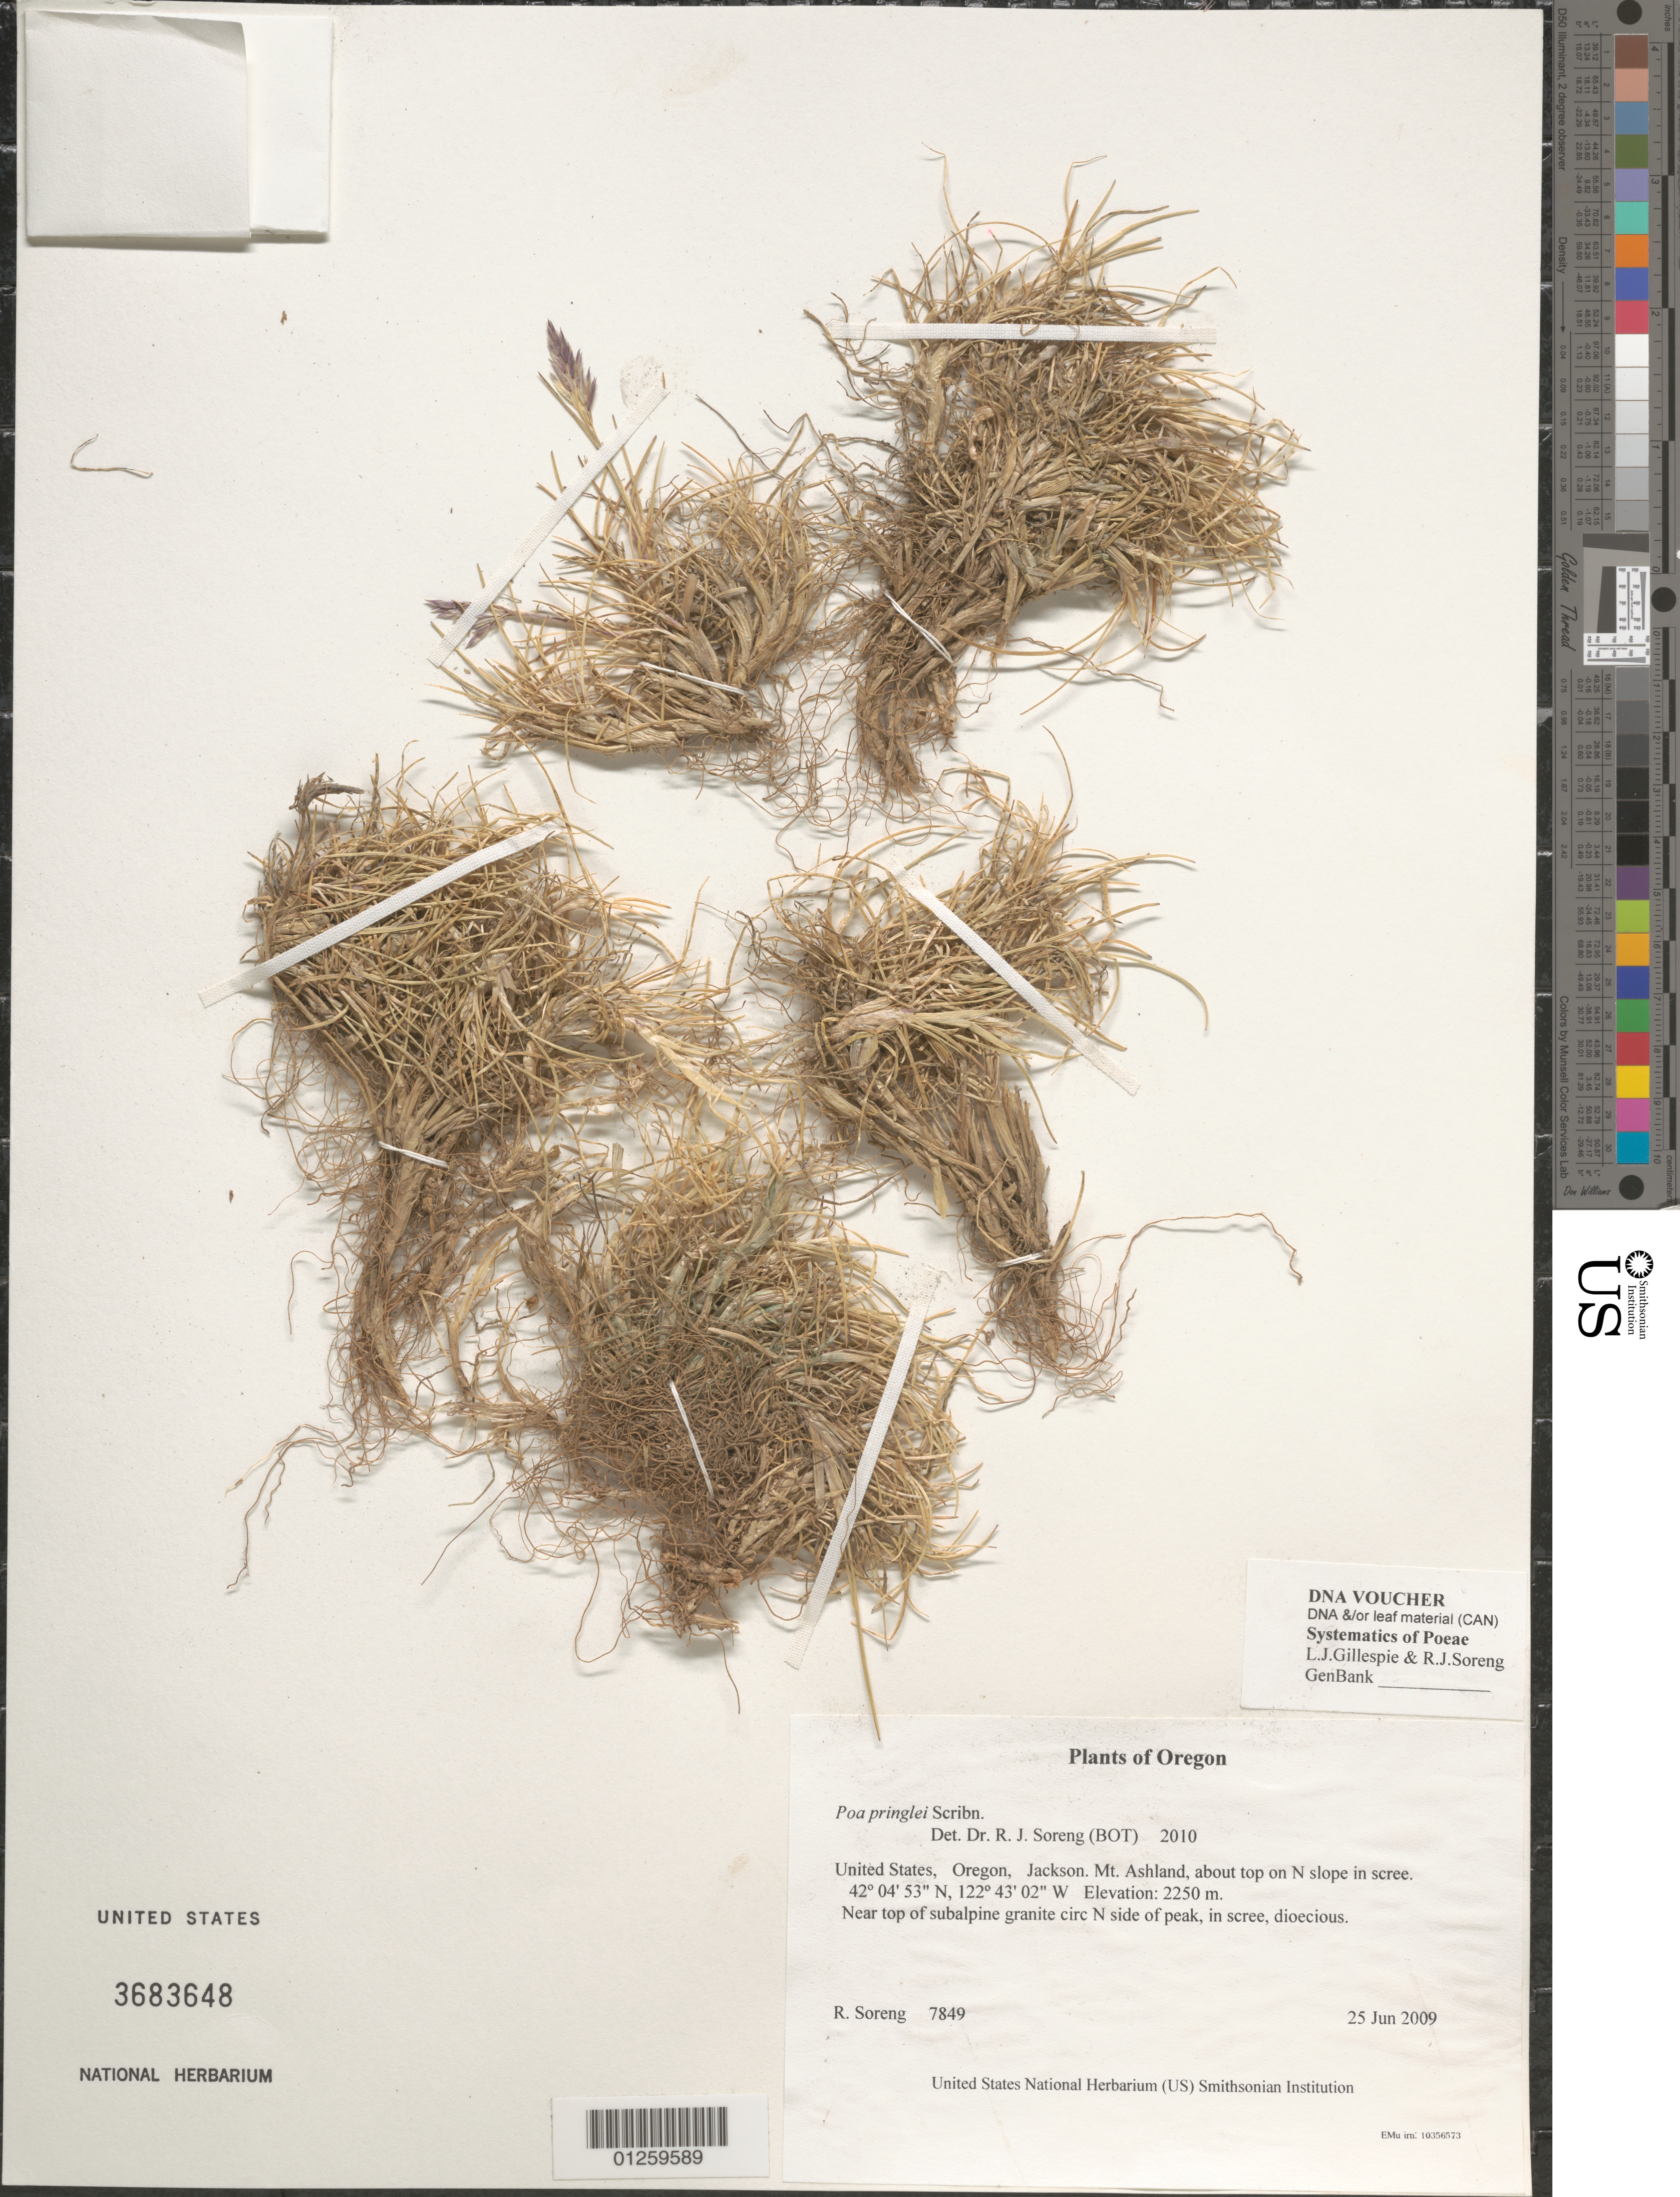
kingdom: Plantae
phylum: Tracheophyta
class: Liliopsida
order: Poales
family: Poaceae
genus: Poa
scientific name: Poa pringlei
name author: Scribn.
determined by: Soreng, Robert J., Research Associate (BOT), Smithsonian Institution - National Museum of Natural History (UNITED STATES)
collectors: R. J. Soreng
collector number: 7849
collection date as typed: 25 Jun 2009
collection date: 2009-06-25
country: United States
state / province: Oregon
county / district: Jackson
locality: Mt. Ashland, about top on N slope in scree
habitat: Near top of subalpine granite circ N side of peak, in scree, dioecious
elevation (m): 2250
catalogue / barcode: US 3683648